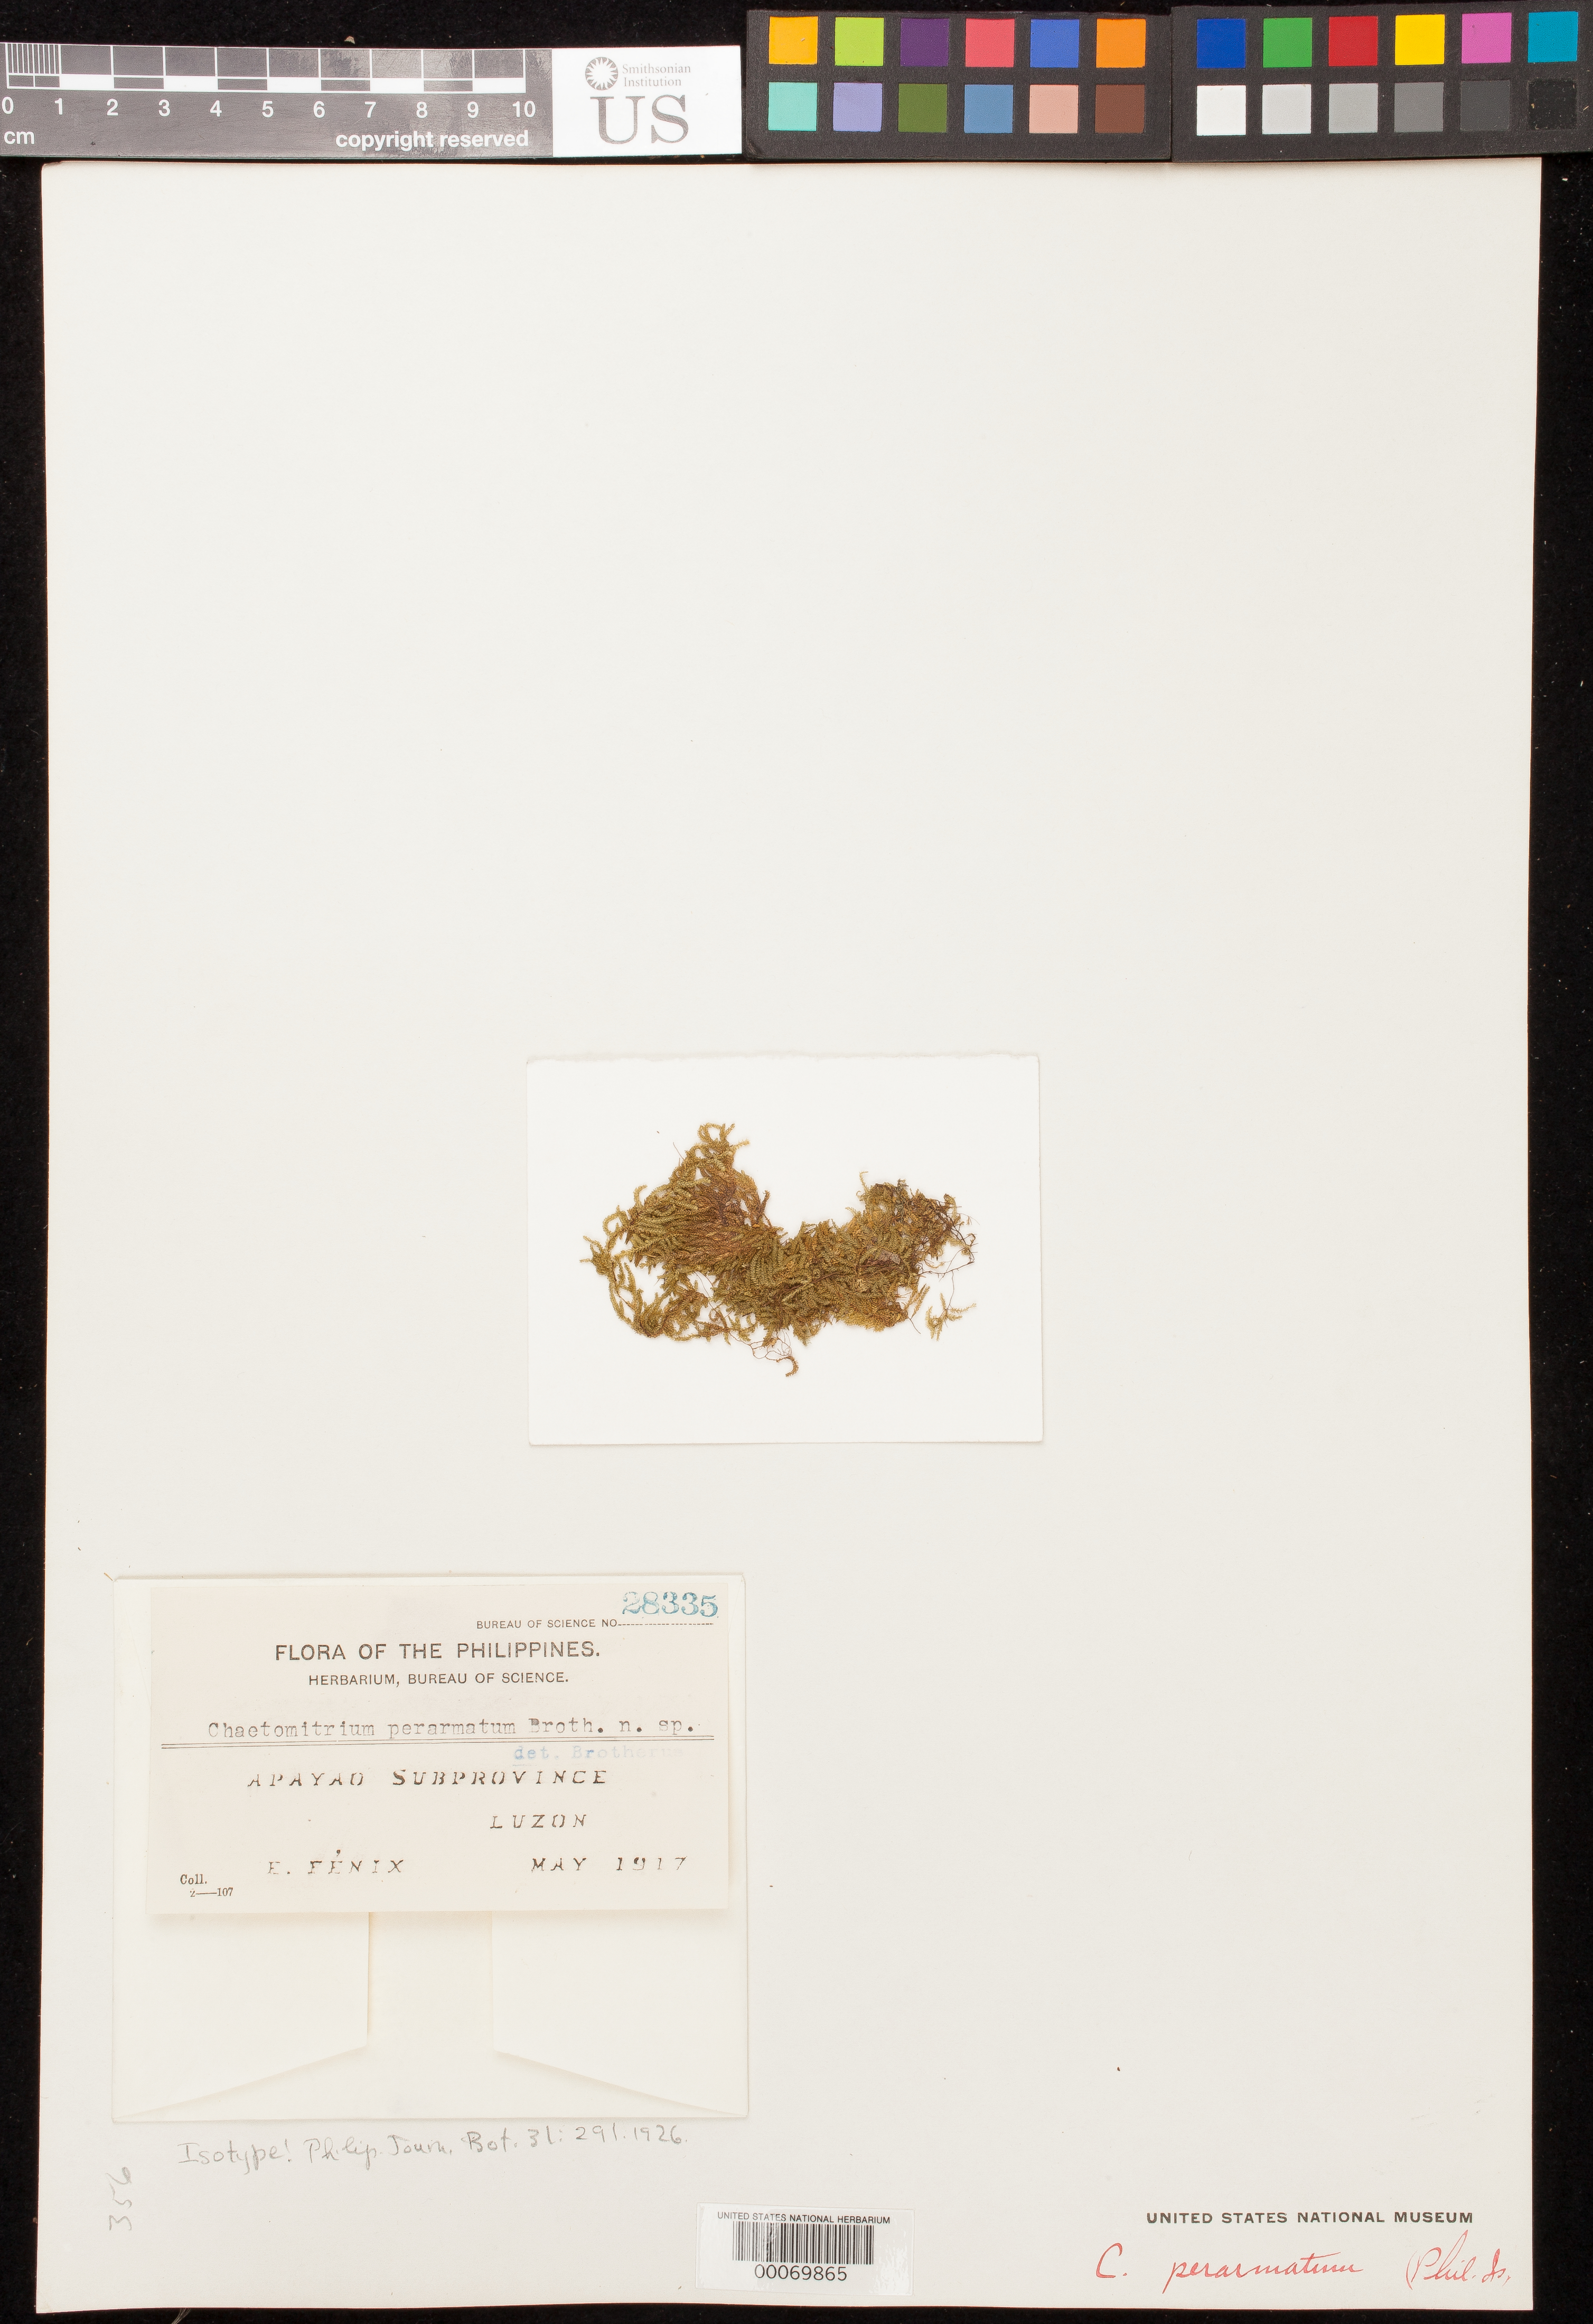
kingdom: Plantae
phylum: Bryophyta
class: Bryopsida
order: Hookeriales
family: Hookeriaceae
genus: Chaetomitrium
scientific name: Chaetomitrium perarmatum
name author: Broth.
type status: Isotype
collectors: E. Fenix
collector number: Bur. Sci. 28355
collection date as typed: May 1917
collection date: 1917-05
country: Philippines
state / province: Cordillera (Administrative Region)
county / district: Apayao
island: Luzon